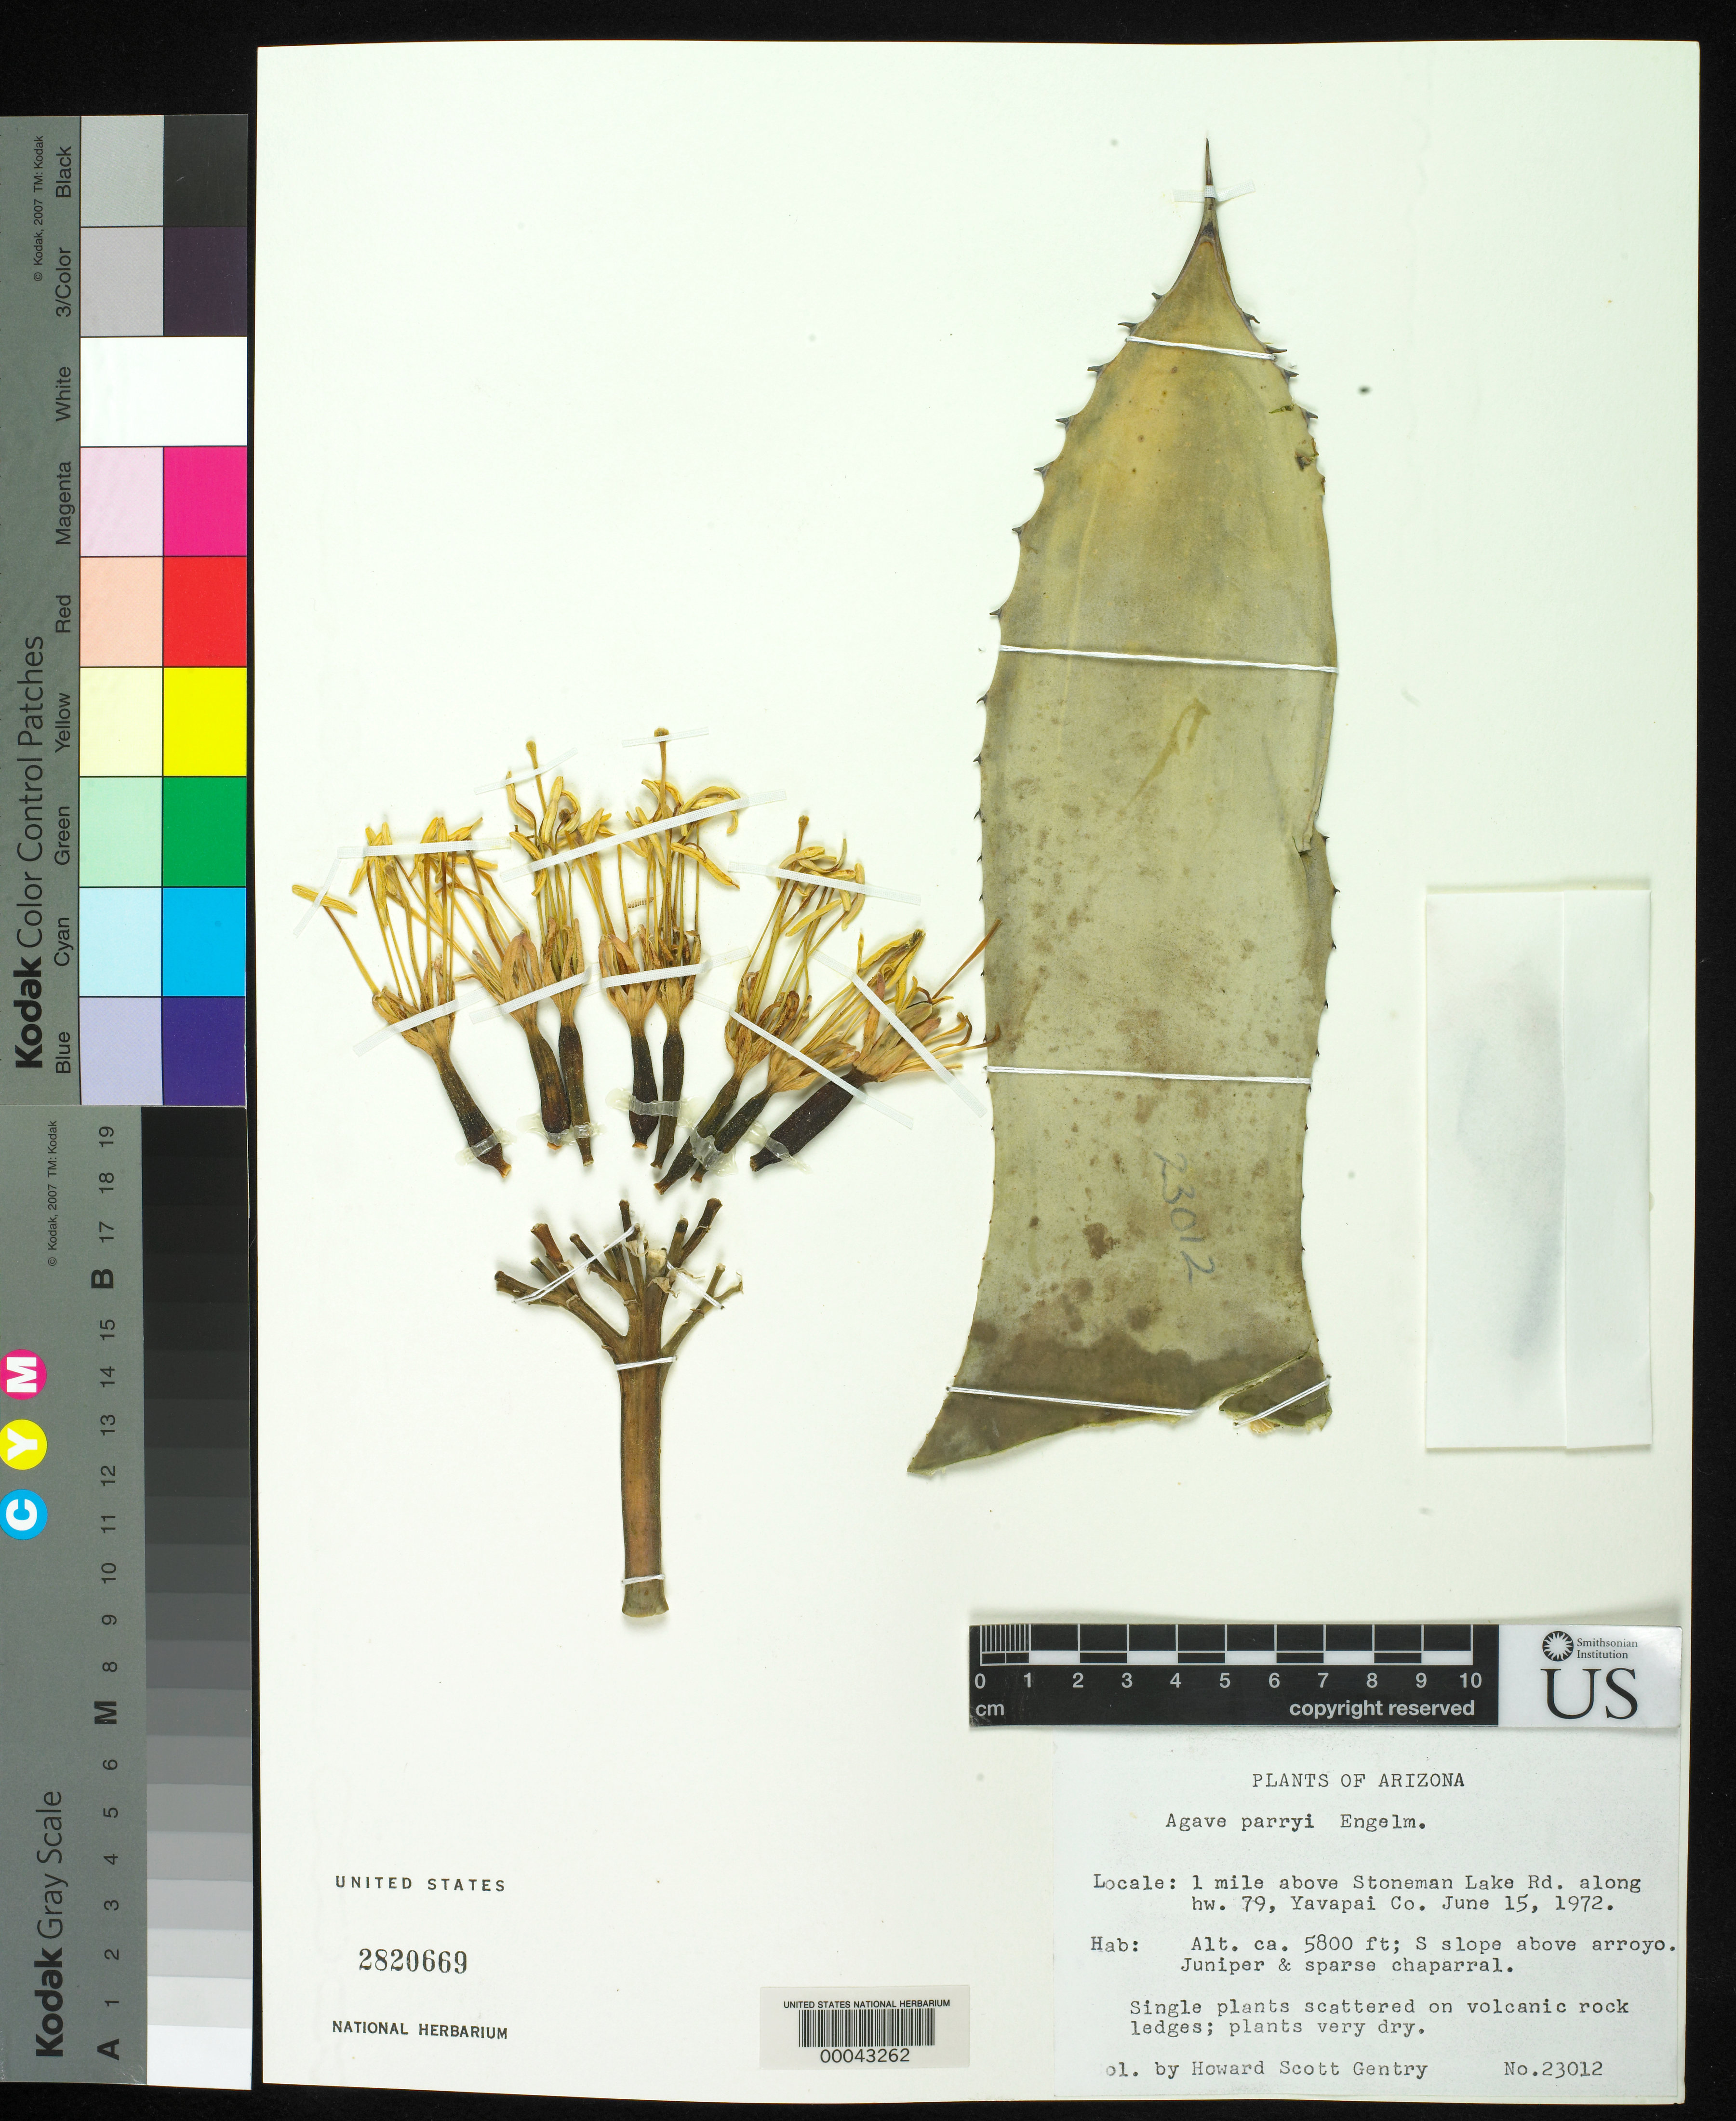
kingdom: Plantae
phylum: Tracheophyta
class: Liliopsida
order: Asparagales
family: Asparagaceae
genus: Agave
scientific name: Agave parryi var. couesii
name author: (Engelm. ex Trel.) Kearney & Peebles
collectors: H. S. Gentry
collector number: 22012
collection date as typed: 15 Jun 1972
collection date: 1972-06-15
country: United States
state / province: Arizona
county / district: Yavapai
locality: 1 mi above stoneman lake rd. along hw. 79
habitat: S slope above arroyo. juniper & sparse chaparral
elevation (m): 1768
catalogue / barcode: US 2820669